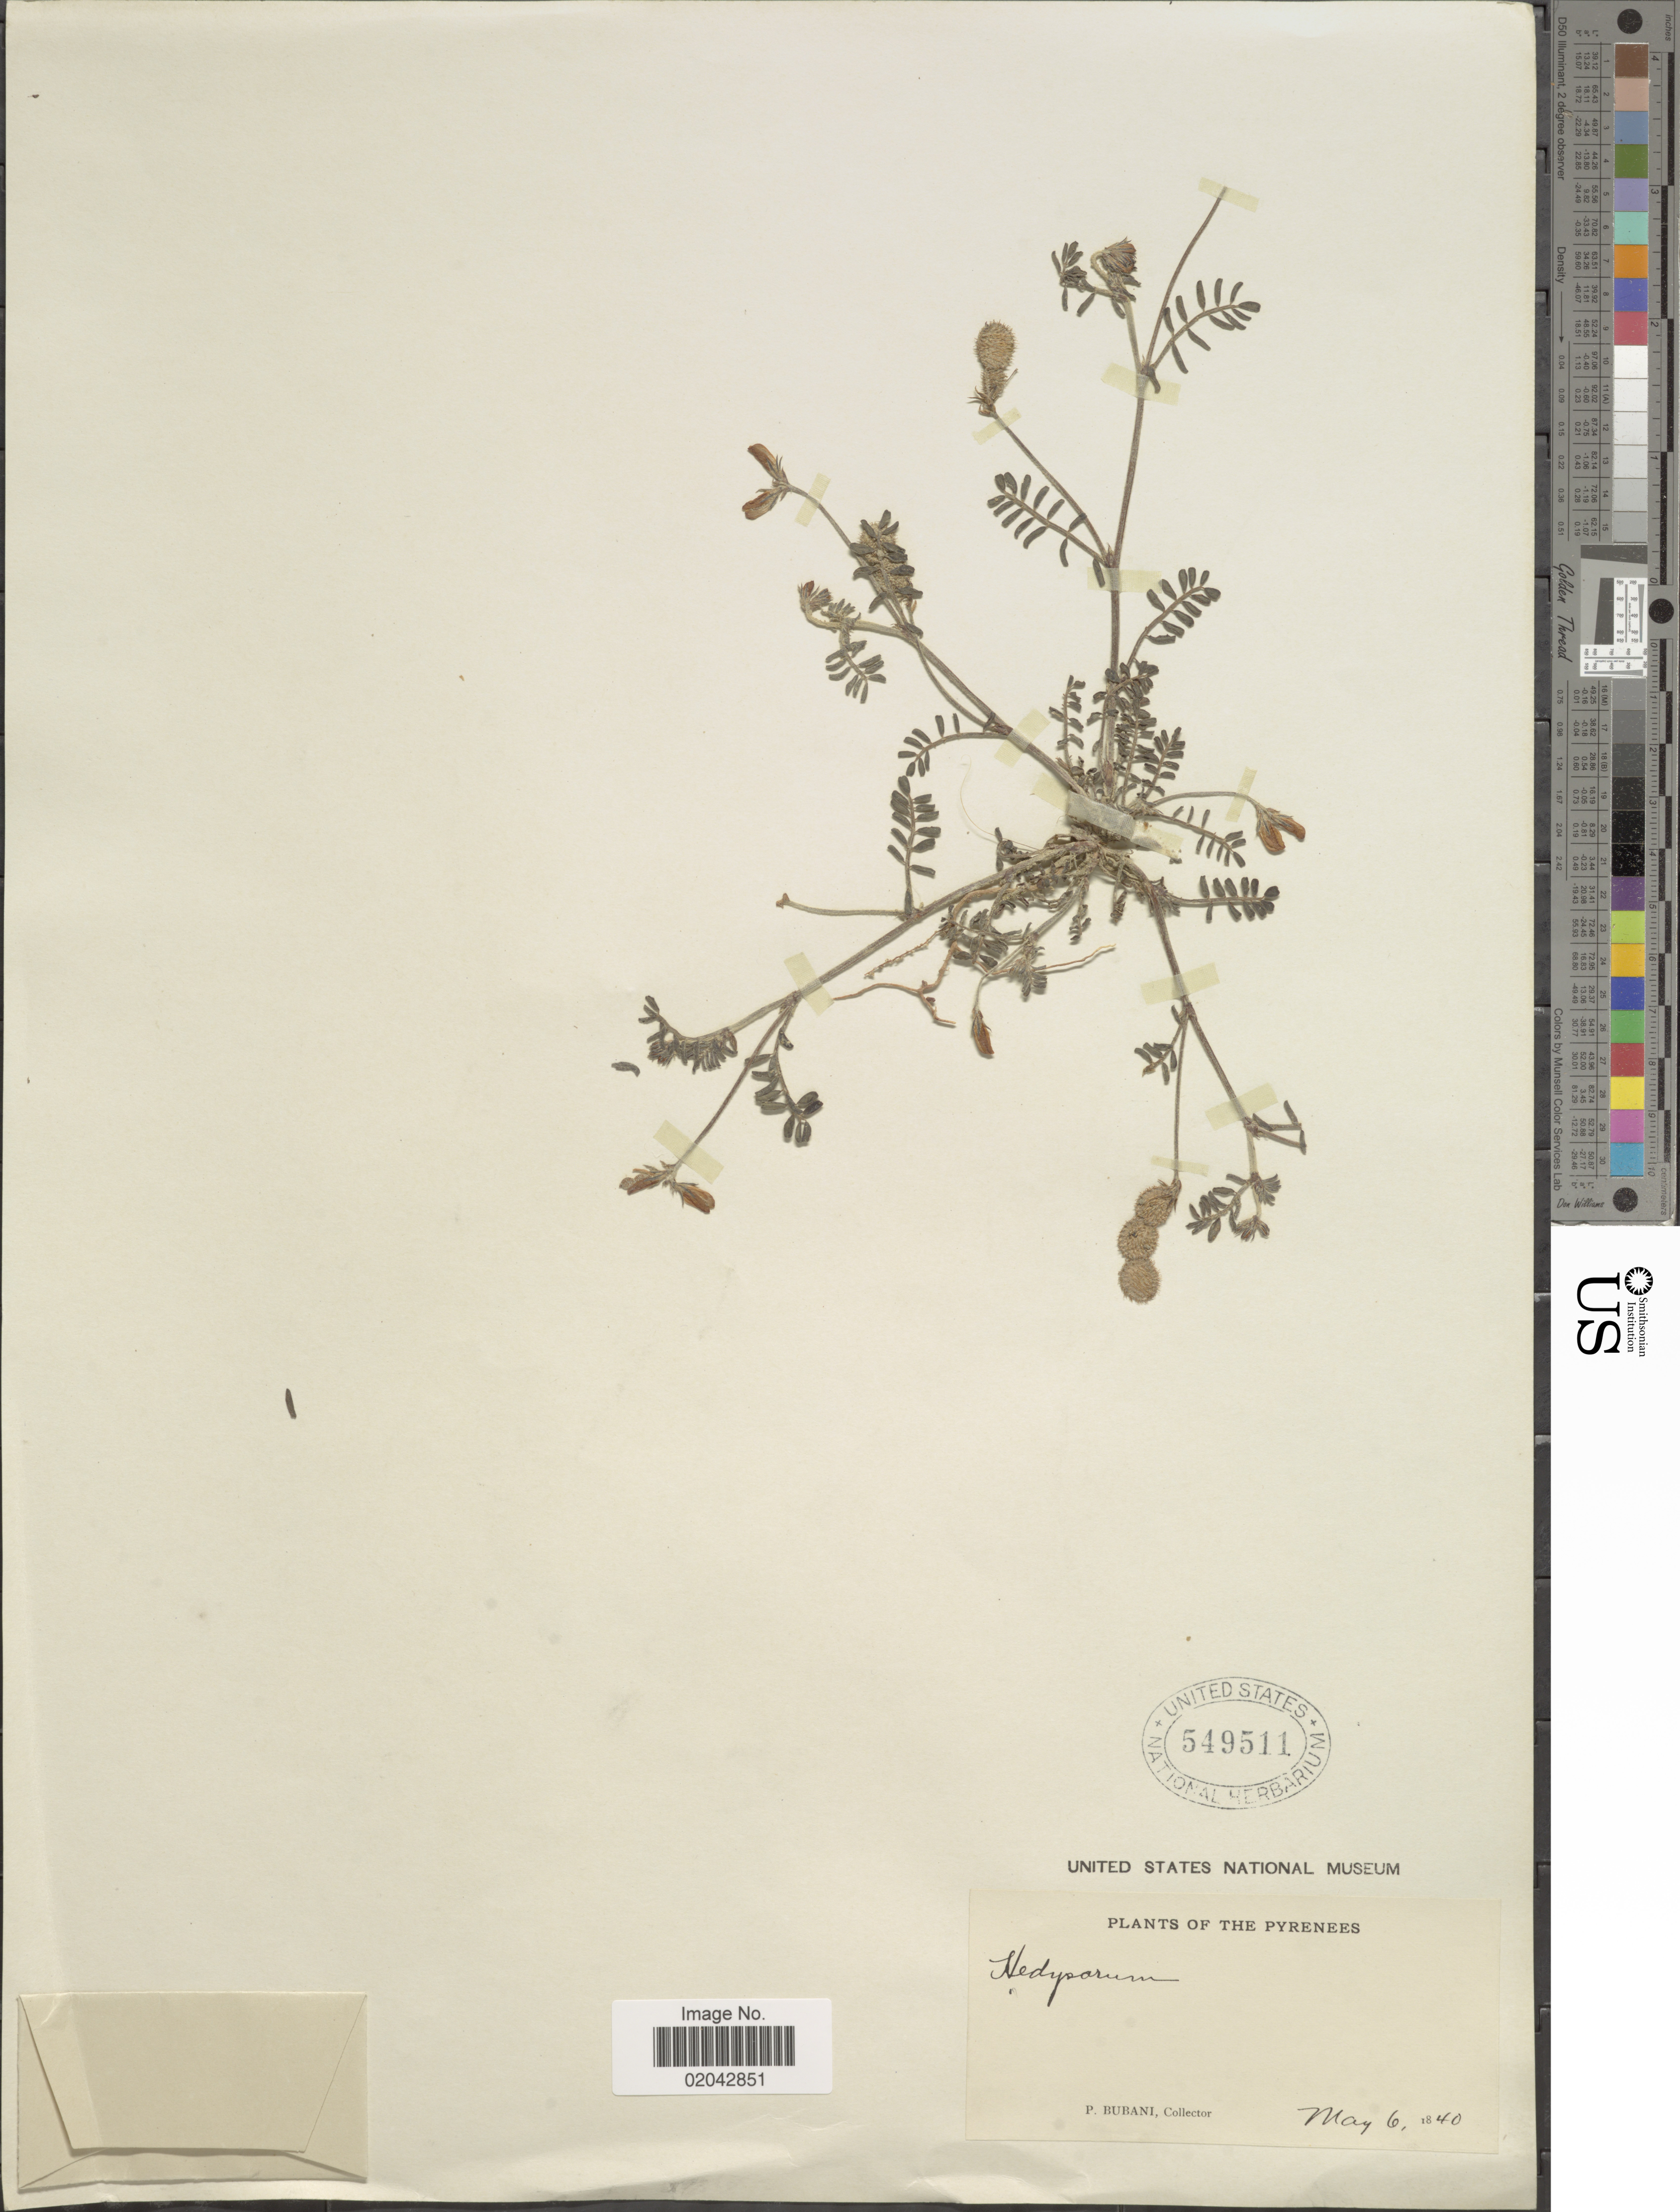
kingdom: Plantae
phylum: Tracheophyta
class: Magnoliopsida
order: Fabales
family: Fabaceae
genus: Hedysarum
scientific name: Hedysarum sp.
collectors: P. Bubani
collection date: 1840-05-06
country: France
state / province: Occitanie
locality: Pyrenees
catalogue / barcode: US 549511